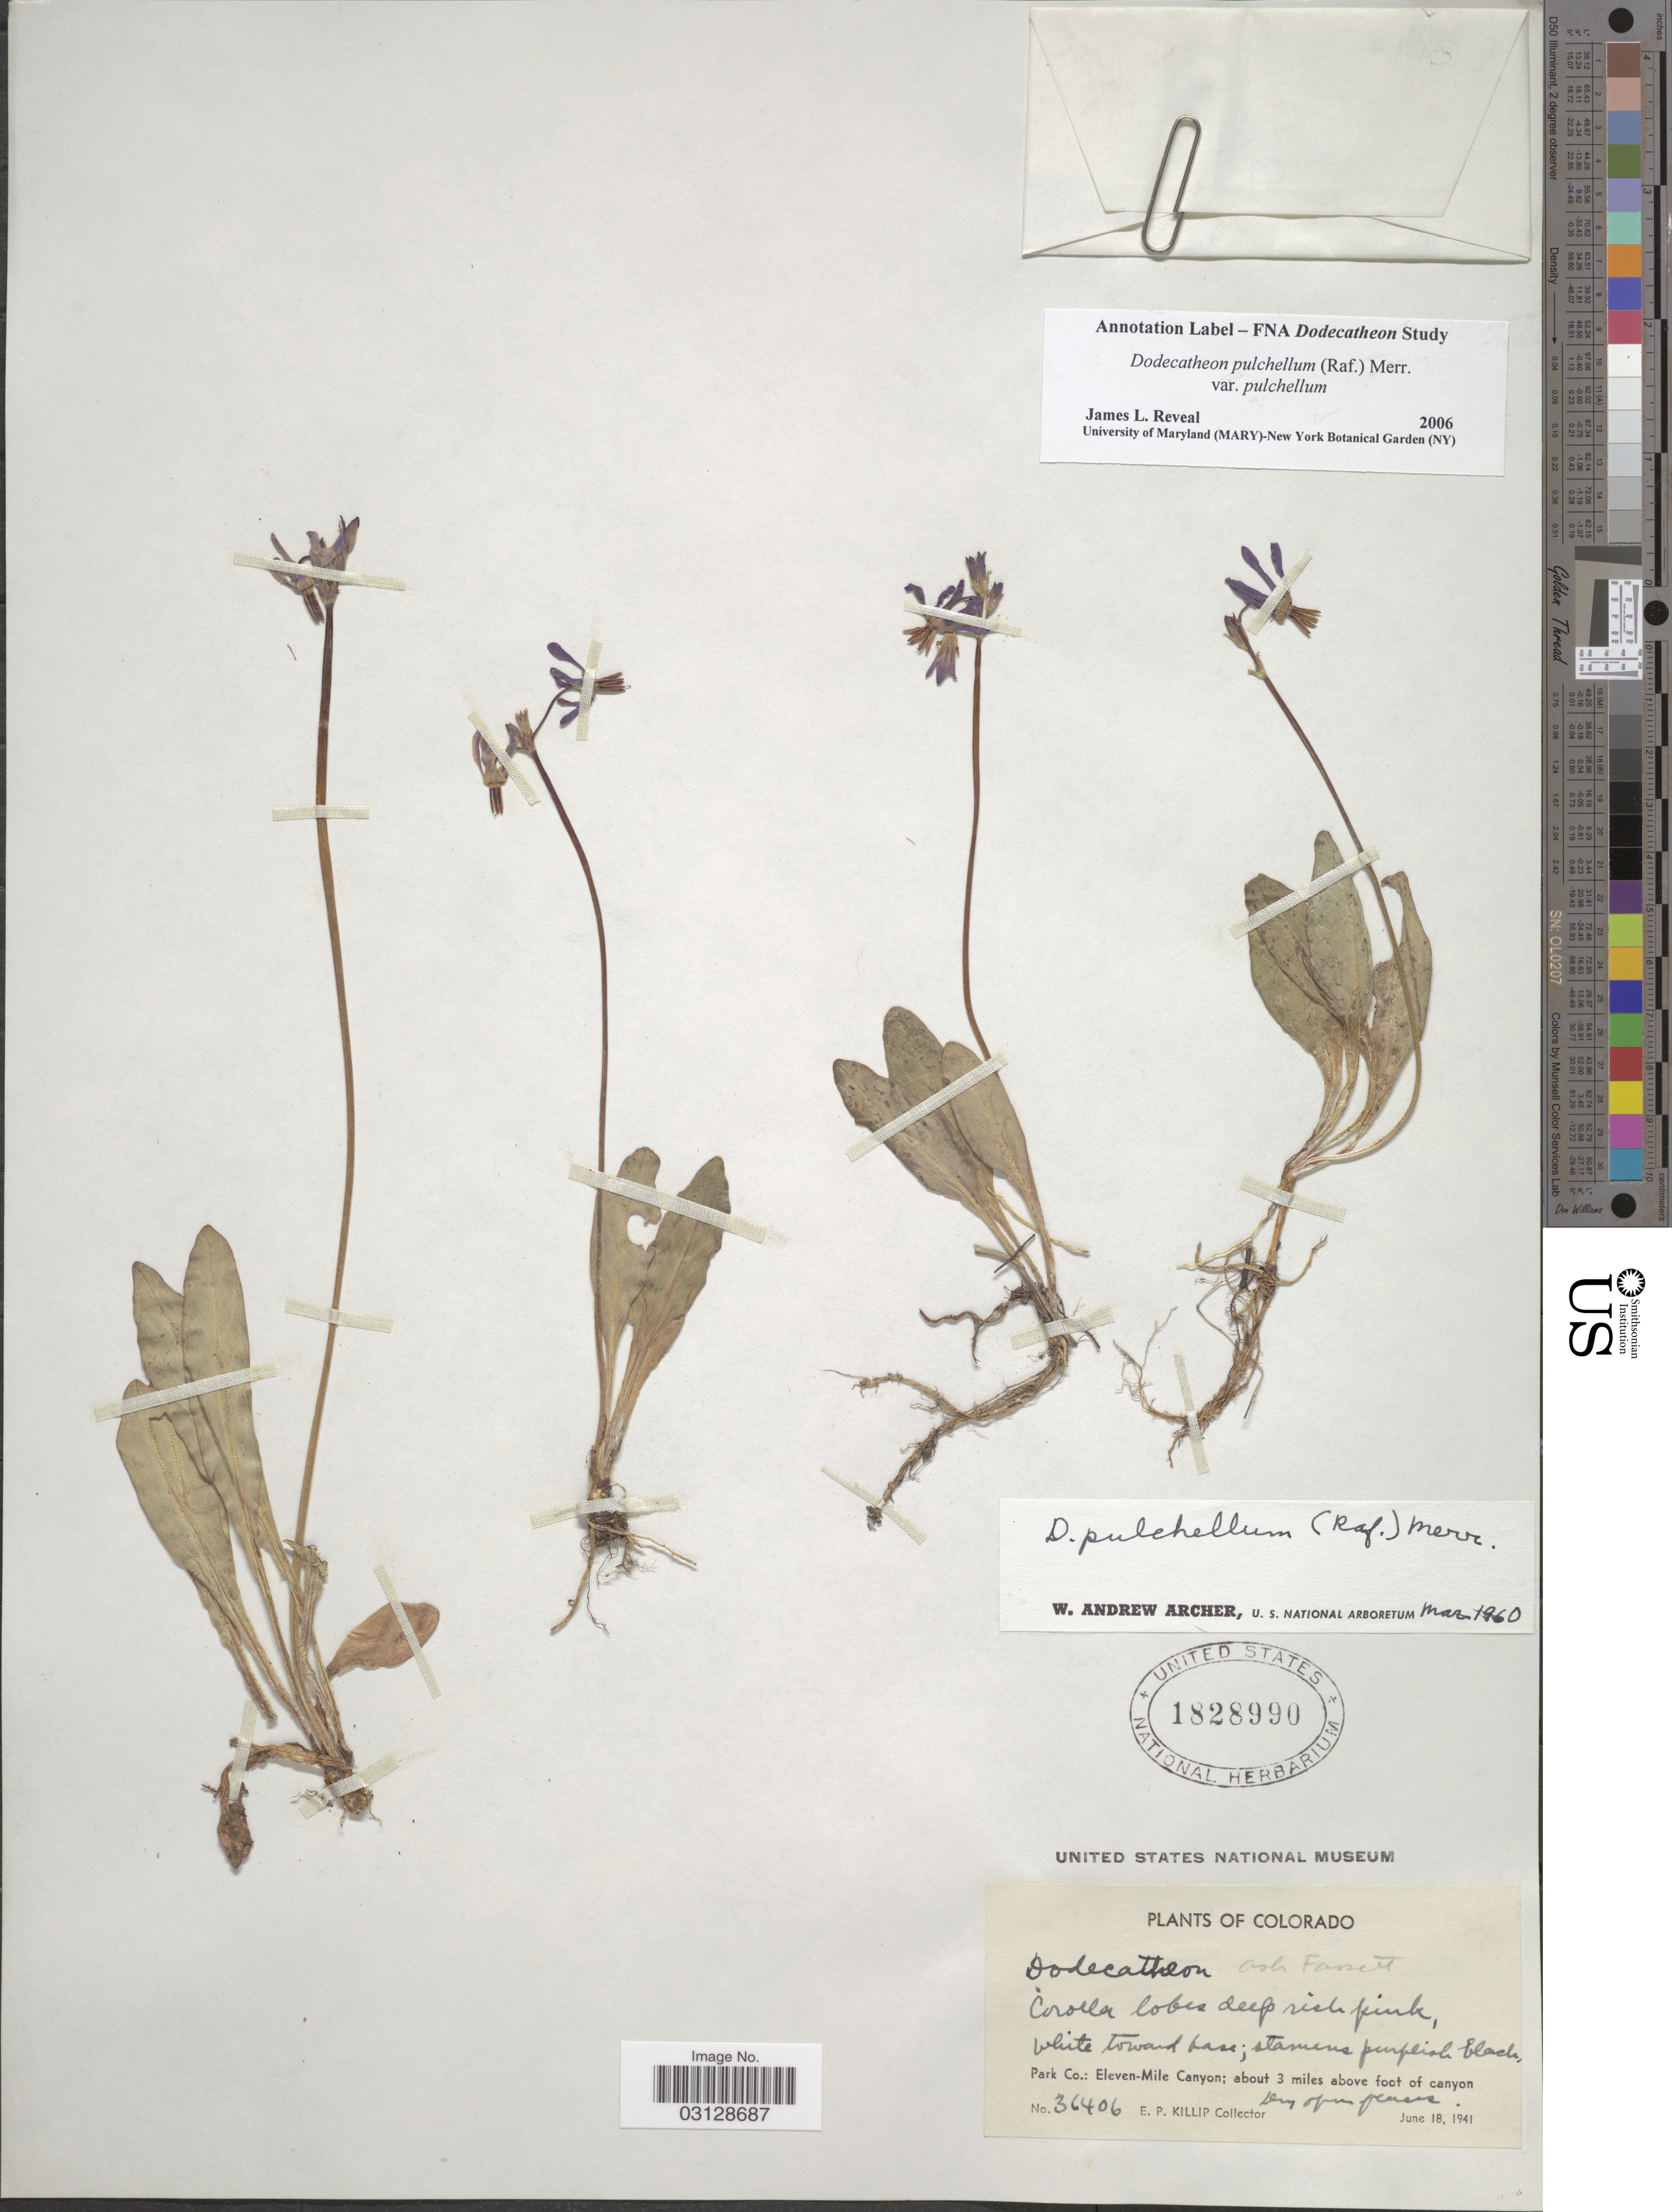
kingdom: Plantae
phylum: Tracheophyta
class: Magnoliopsida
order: Ericales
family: Primulaceae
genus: Dodecatheon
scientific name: Dodecatheon pulchellum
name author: (Raf.) Merr.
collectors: E. P. Killip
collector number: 36406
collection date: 1941-06-18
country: United States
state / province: Colorado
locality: Park Co.: Eleven-Mile Canyon; about 3 miles above foot of canyon.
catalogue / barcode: US 1828990